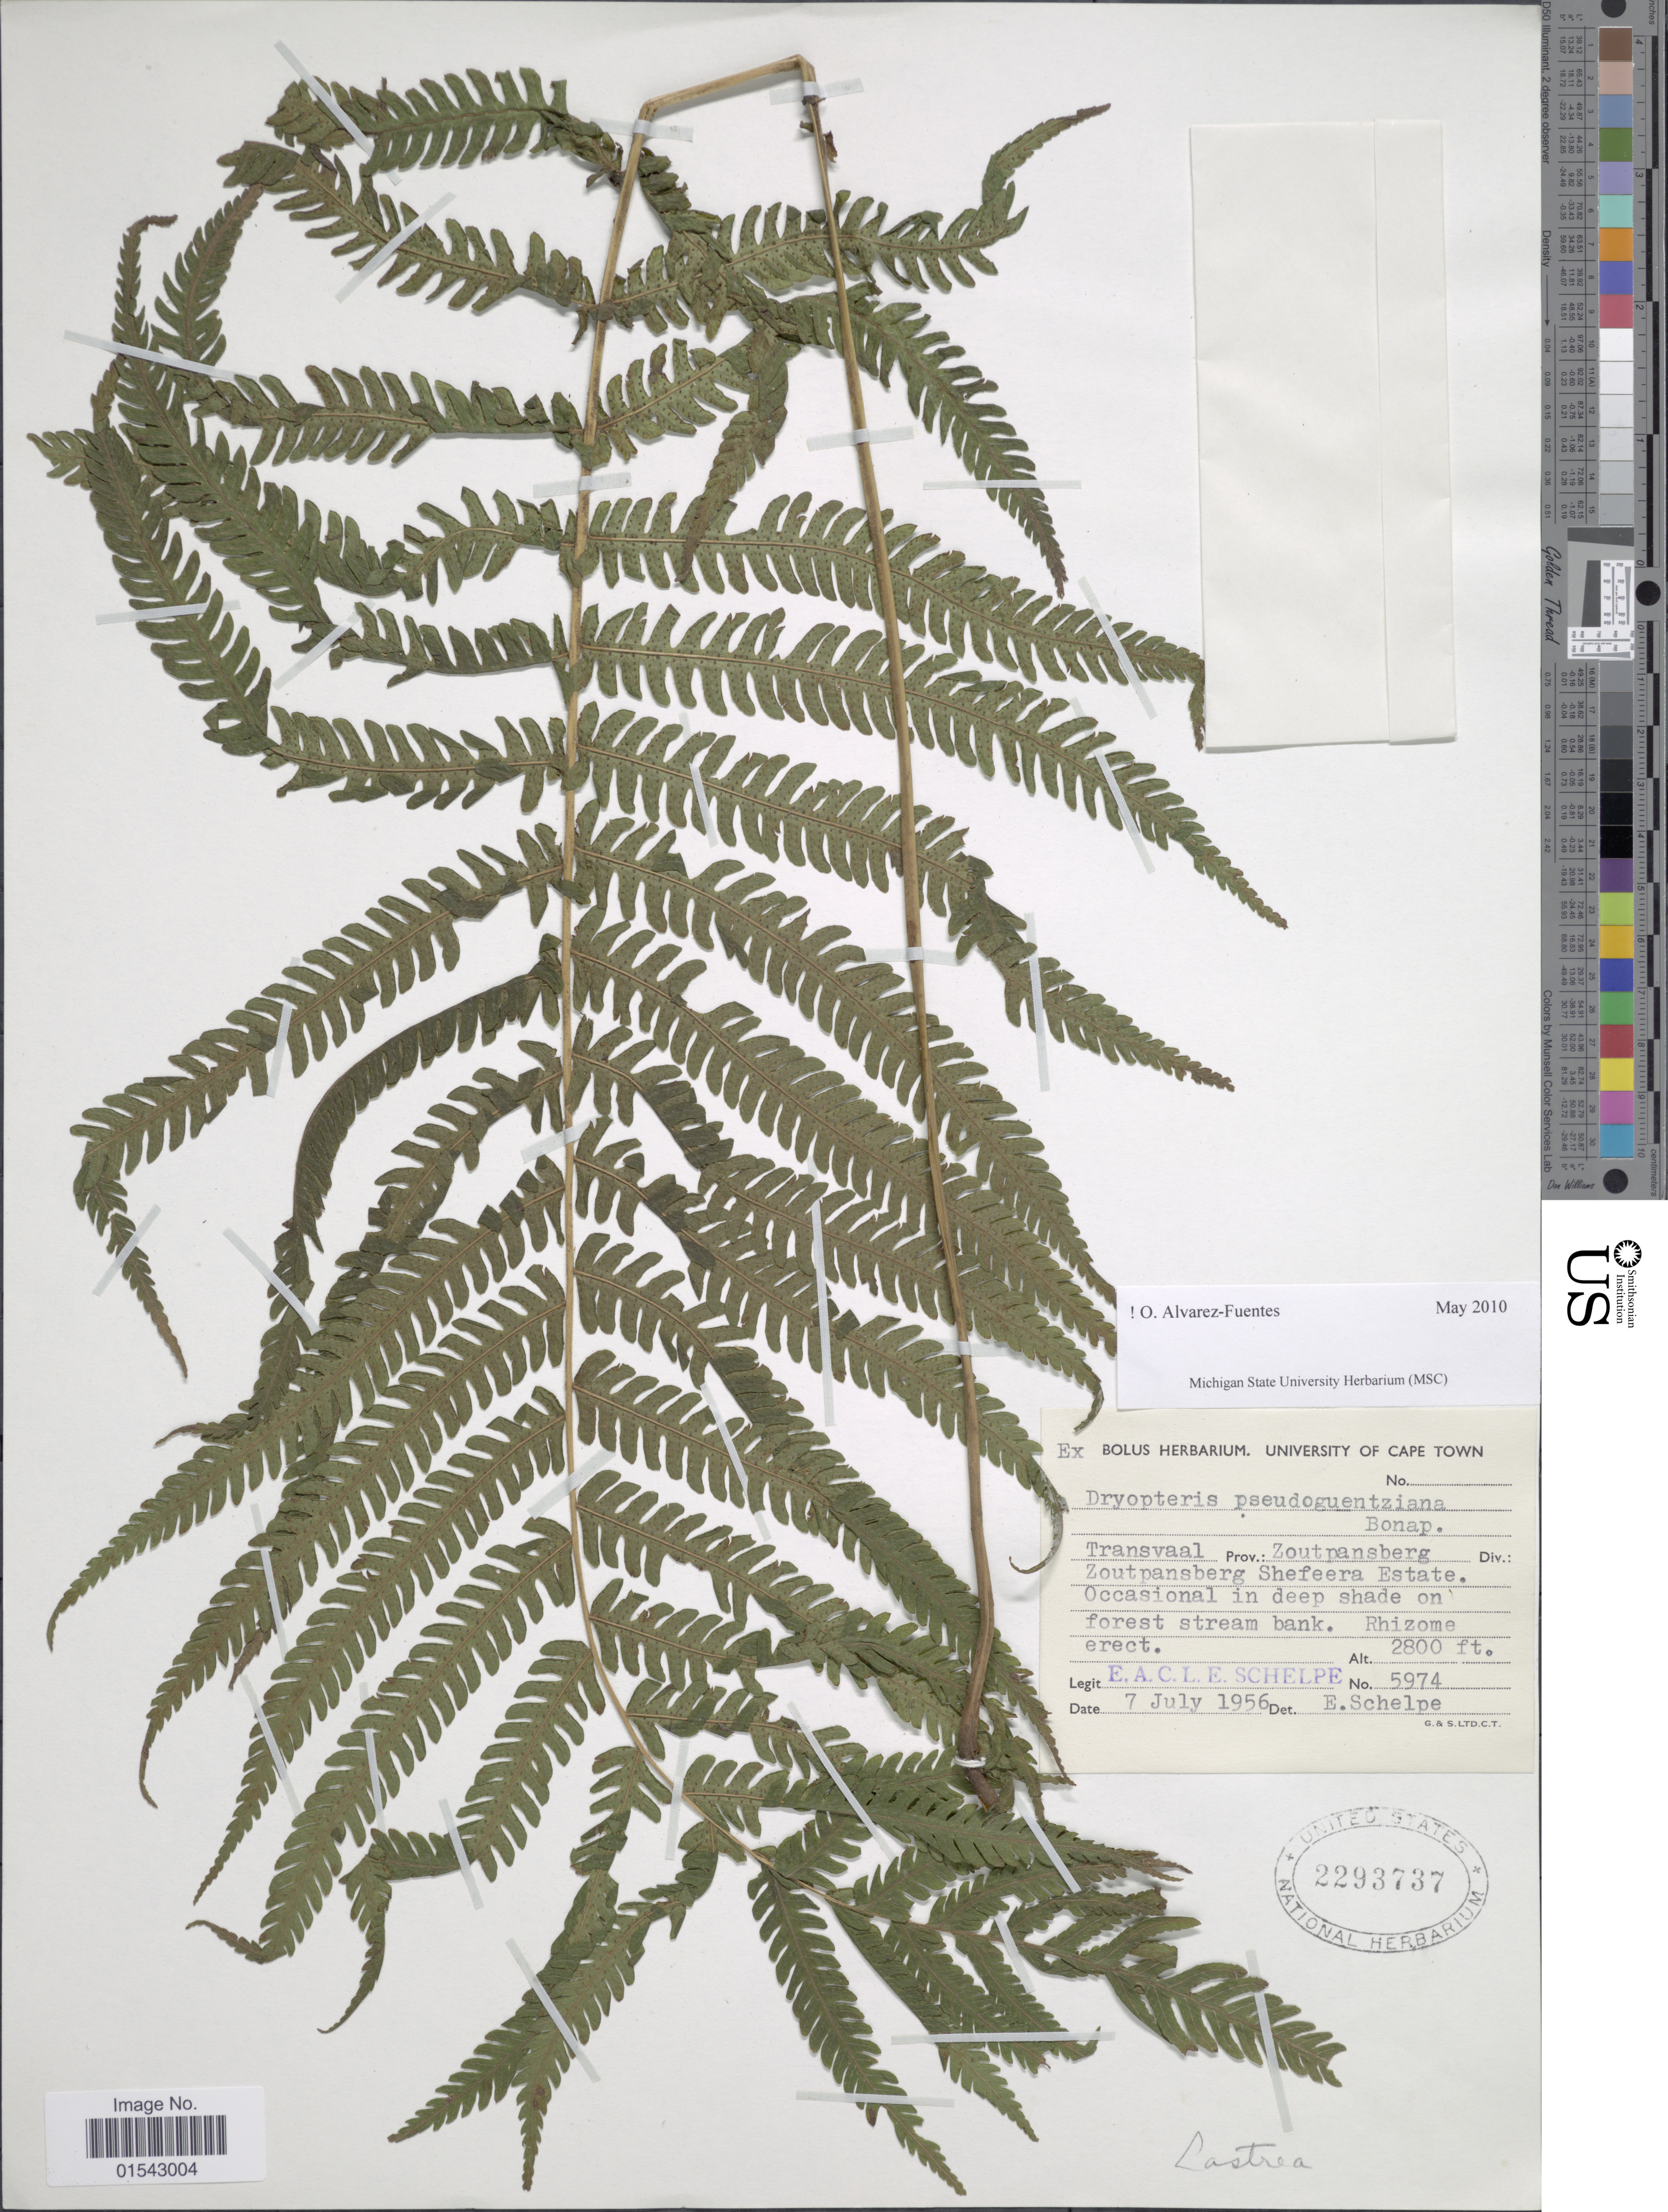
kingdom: Plantae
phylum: Tracheophyta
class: Polypodiopsida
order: Polypodiales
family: Thelypteridaceae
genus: Cyclosorus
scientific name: Cyclosorus sp.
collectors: E. A. C. L. E. Schelpe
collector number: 5974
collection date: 1956-07-07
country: South Africa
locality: Zoutpansberg Shefeera Estate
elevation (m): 853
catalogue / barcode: US 2293737